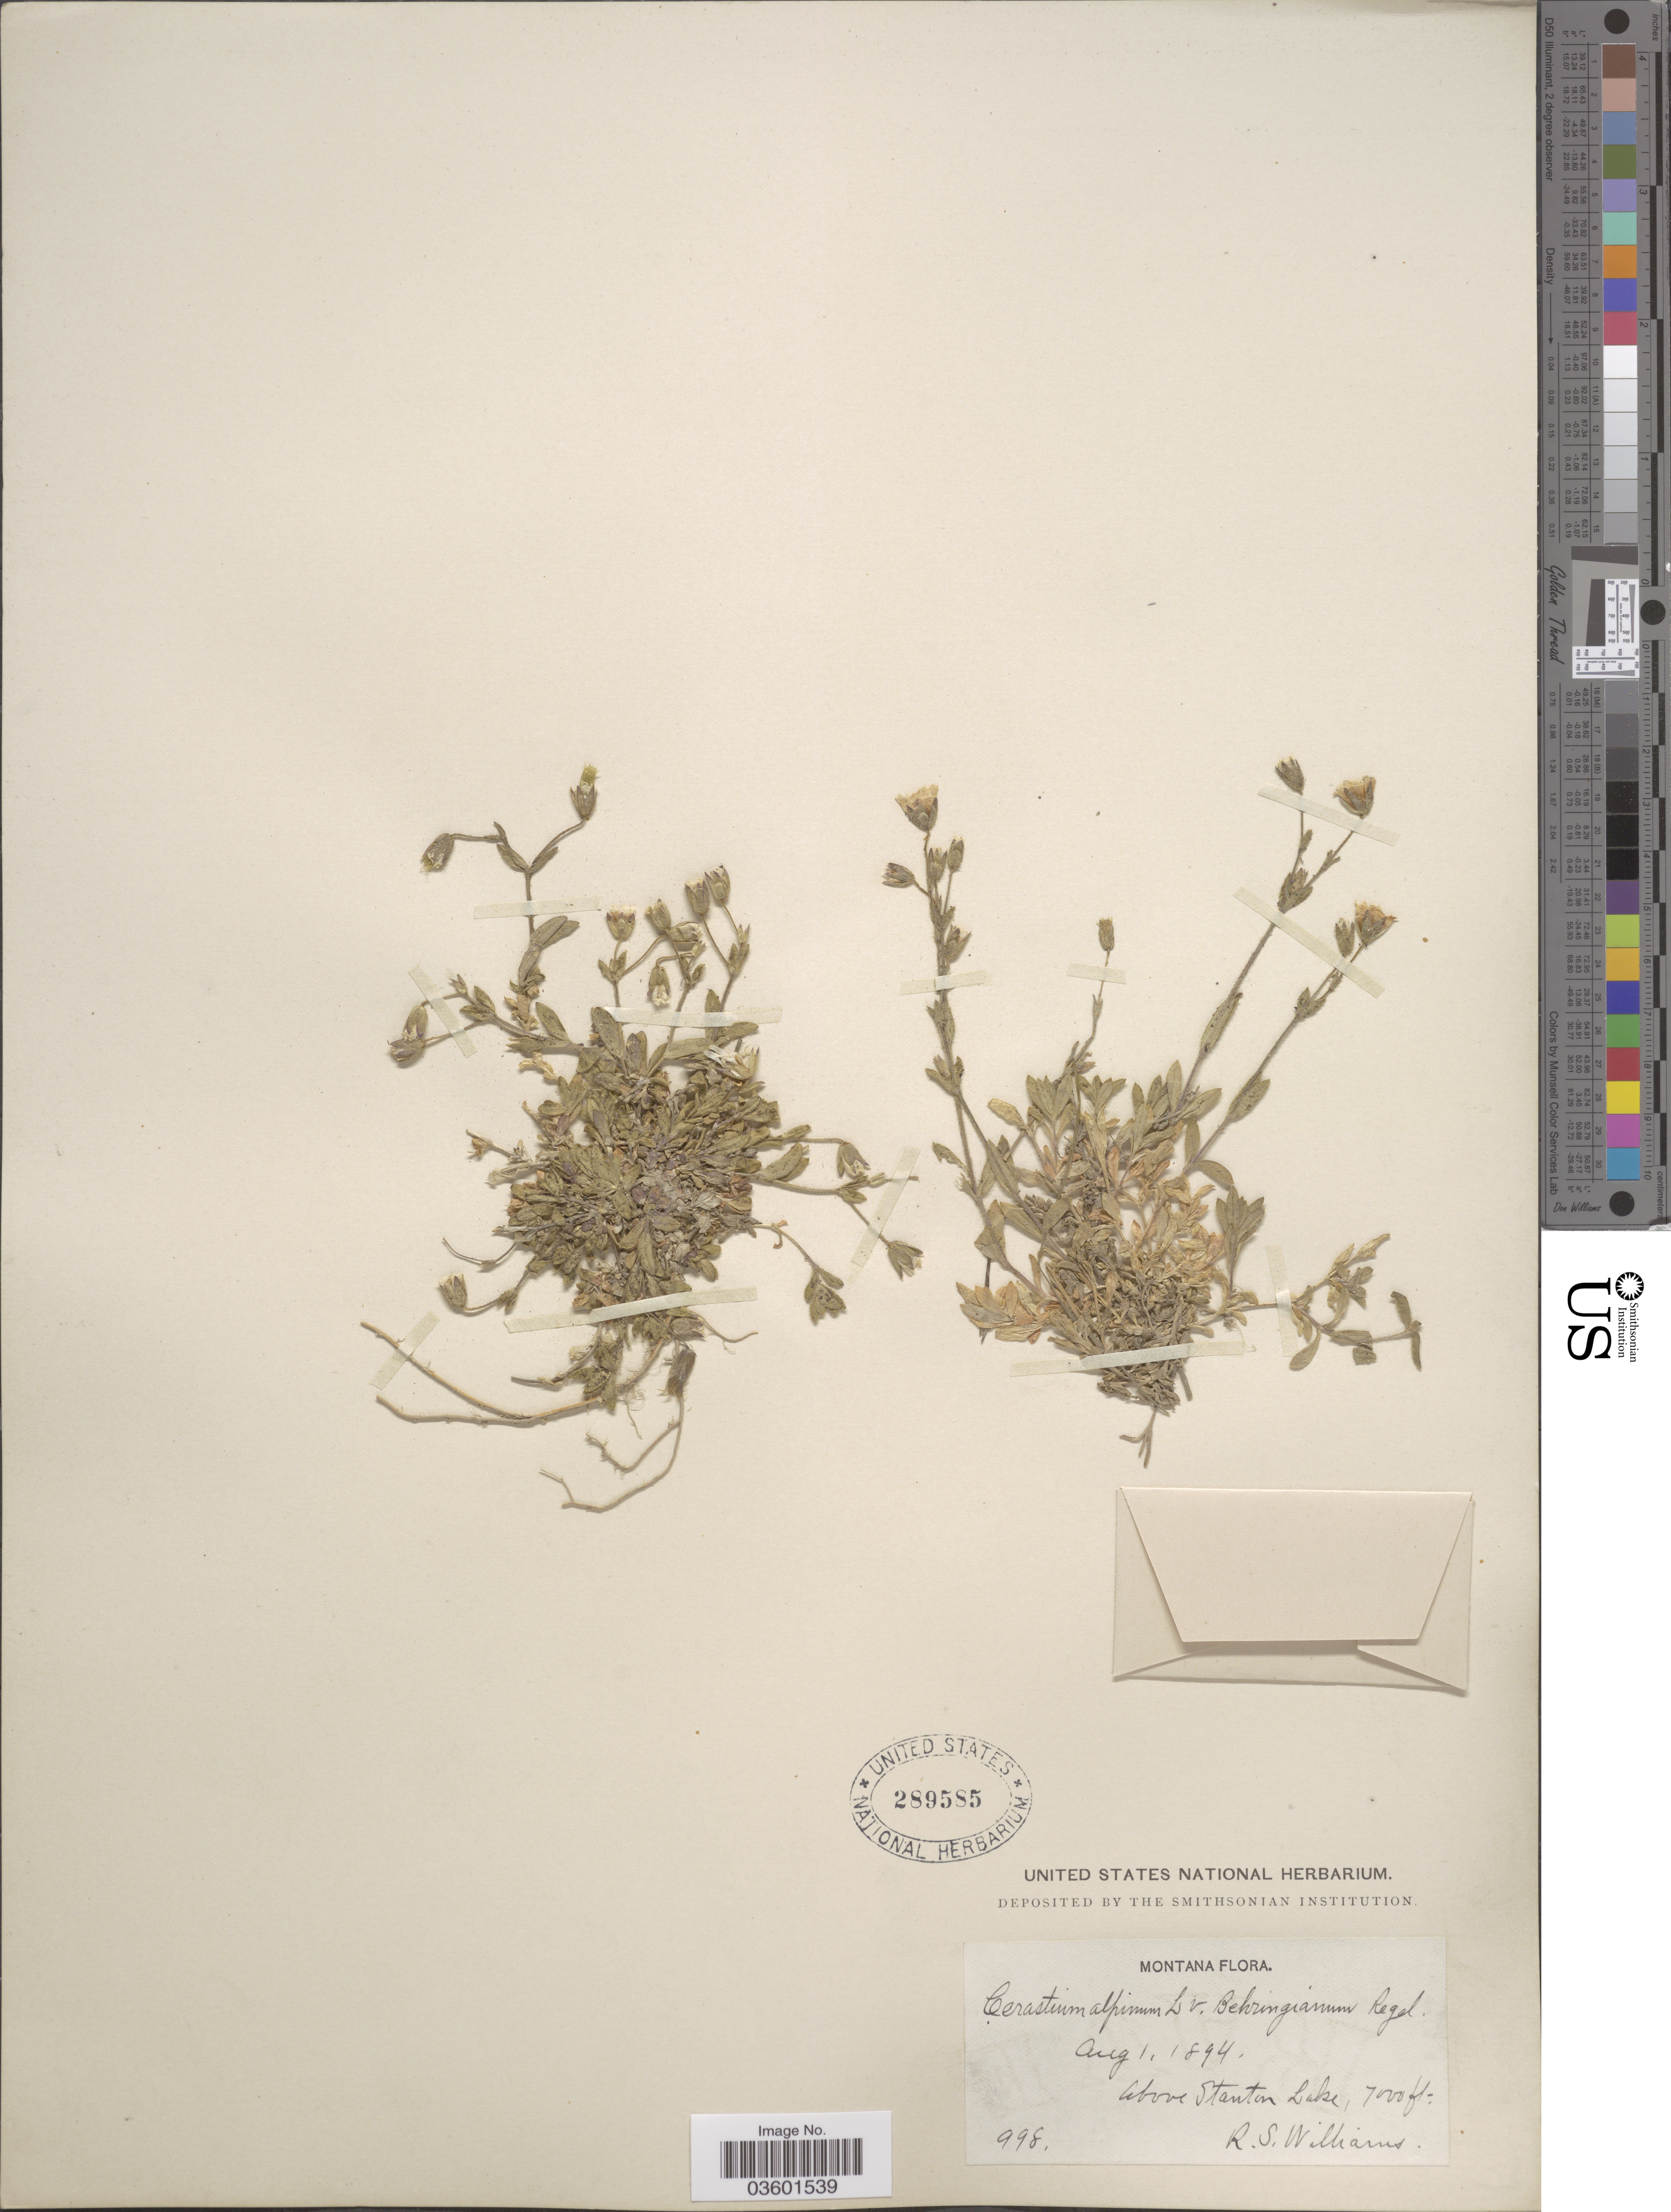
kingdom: Plantae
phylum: Tracheophyta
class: Magnoliopsida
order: Caryophyllales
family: Caryophyllaceae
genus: Cerastium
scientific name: Cerastium beeringianum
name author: Cham. & Schltdl.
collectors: R. S. Williams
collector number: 998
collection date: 1894-08-01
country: United States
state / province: Montana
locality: Above Stanton Lake.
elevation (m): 2134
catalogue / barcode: US 289585